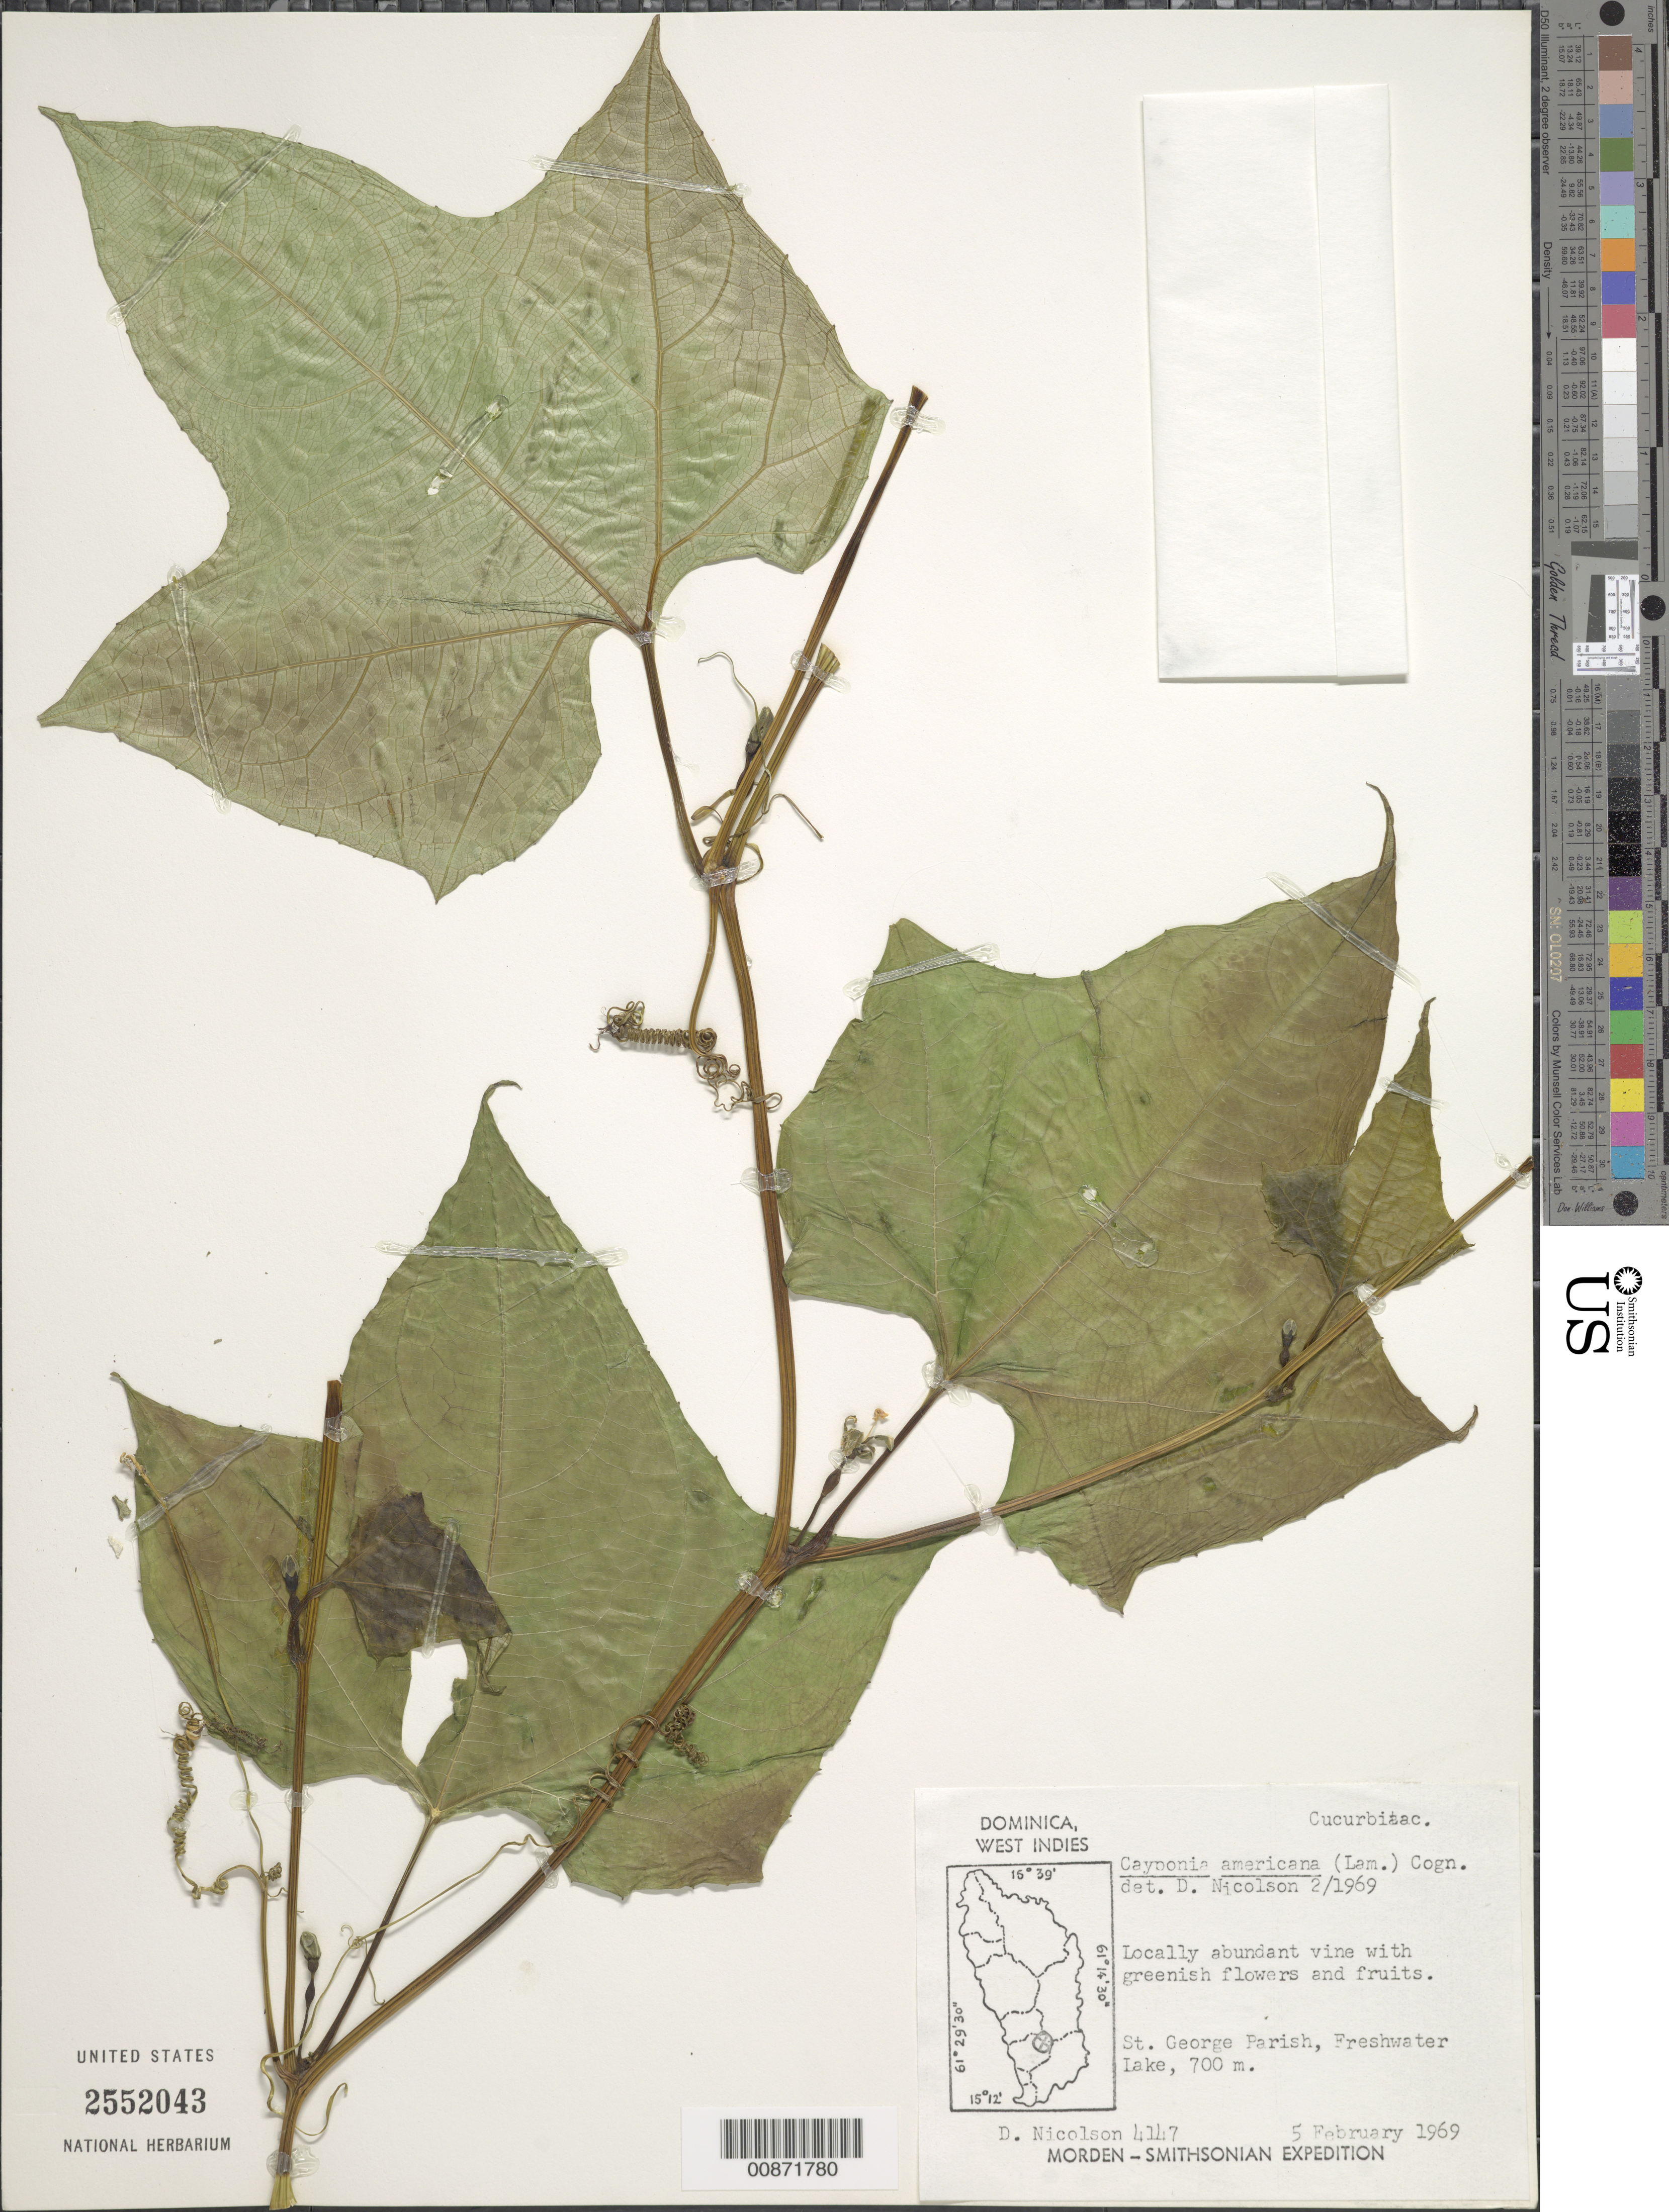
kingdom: Plantae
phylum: Tracheophyta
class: Magnoliopsida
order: Cucurbitales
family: Cucurbitaceae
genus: Cayaponia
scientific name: Cayaponia americana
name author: (Lam.) Cogn.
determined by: Nicolson, Dan H.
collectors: D. H. Nicolson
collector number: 4147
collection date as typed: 05 Feb 1969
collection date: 1969-02-05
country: Dominica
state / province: St. George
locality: Freshwater Lake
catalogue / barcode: US 2552043